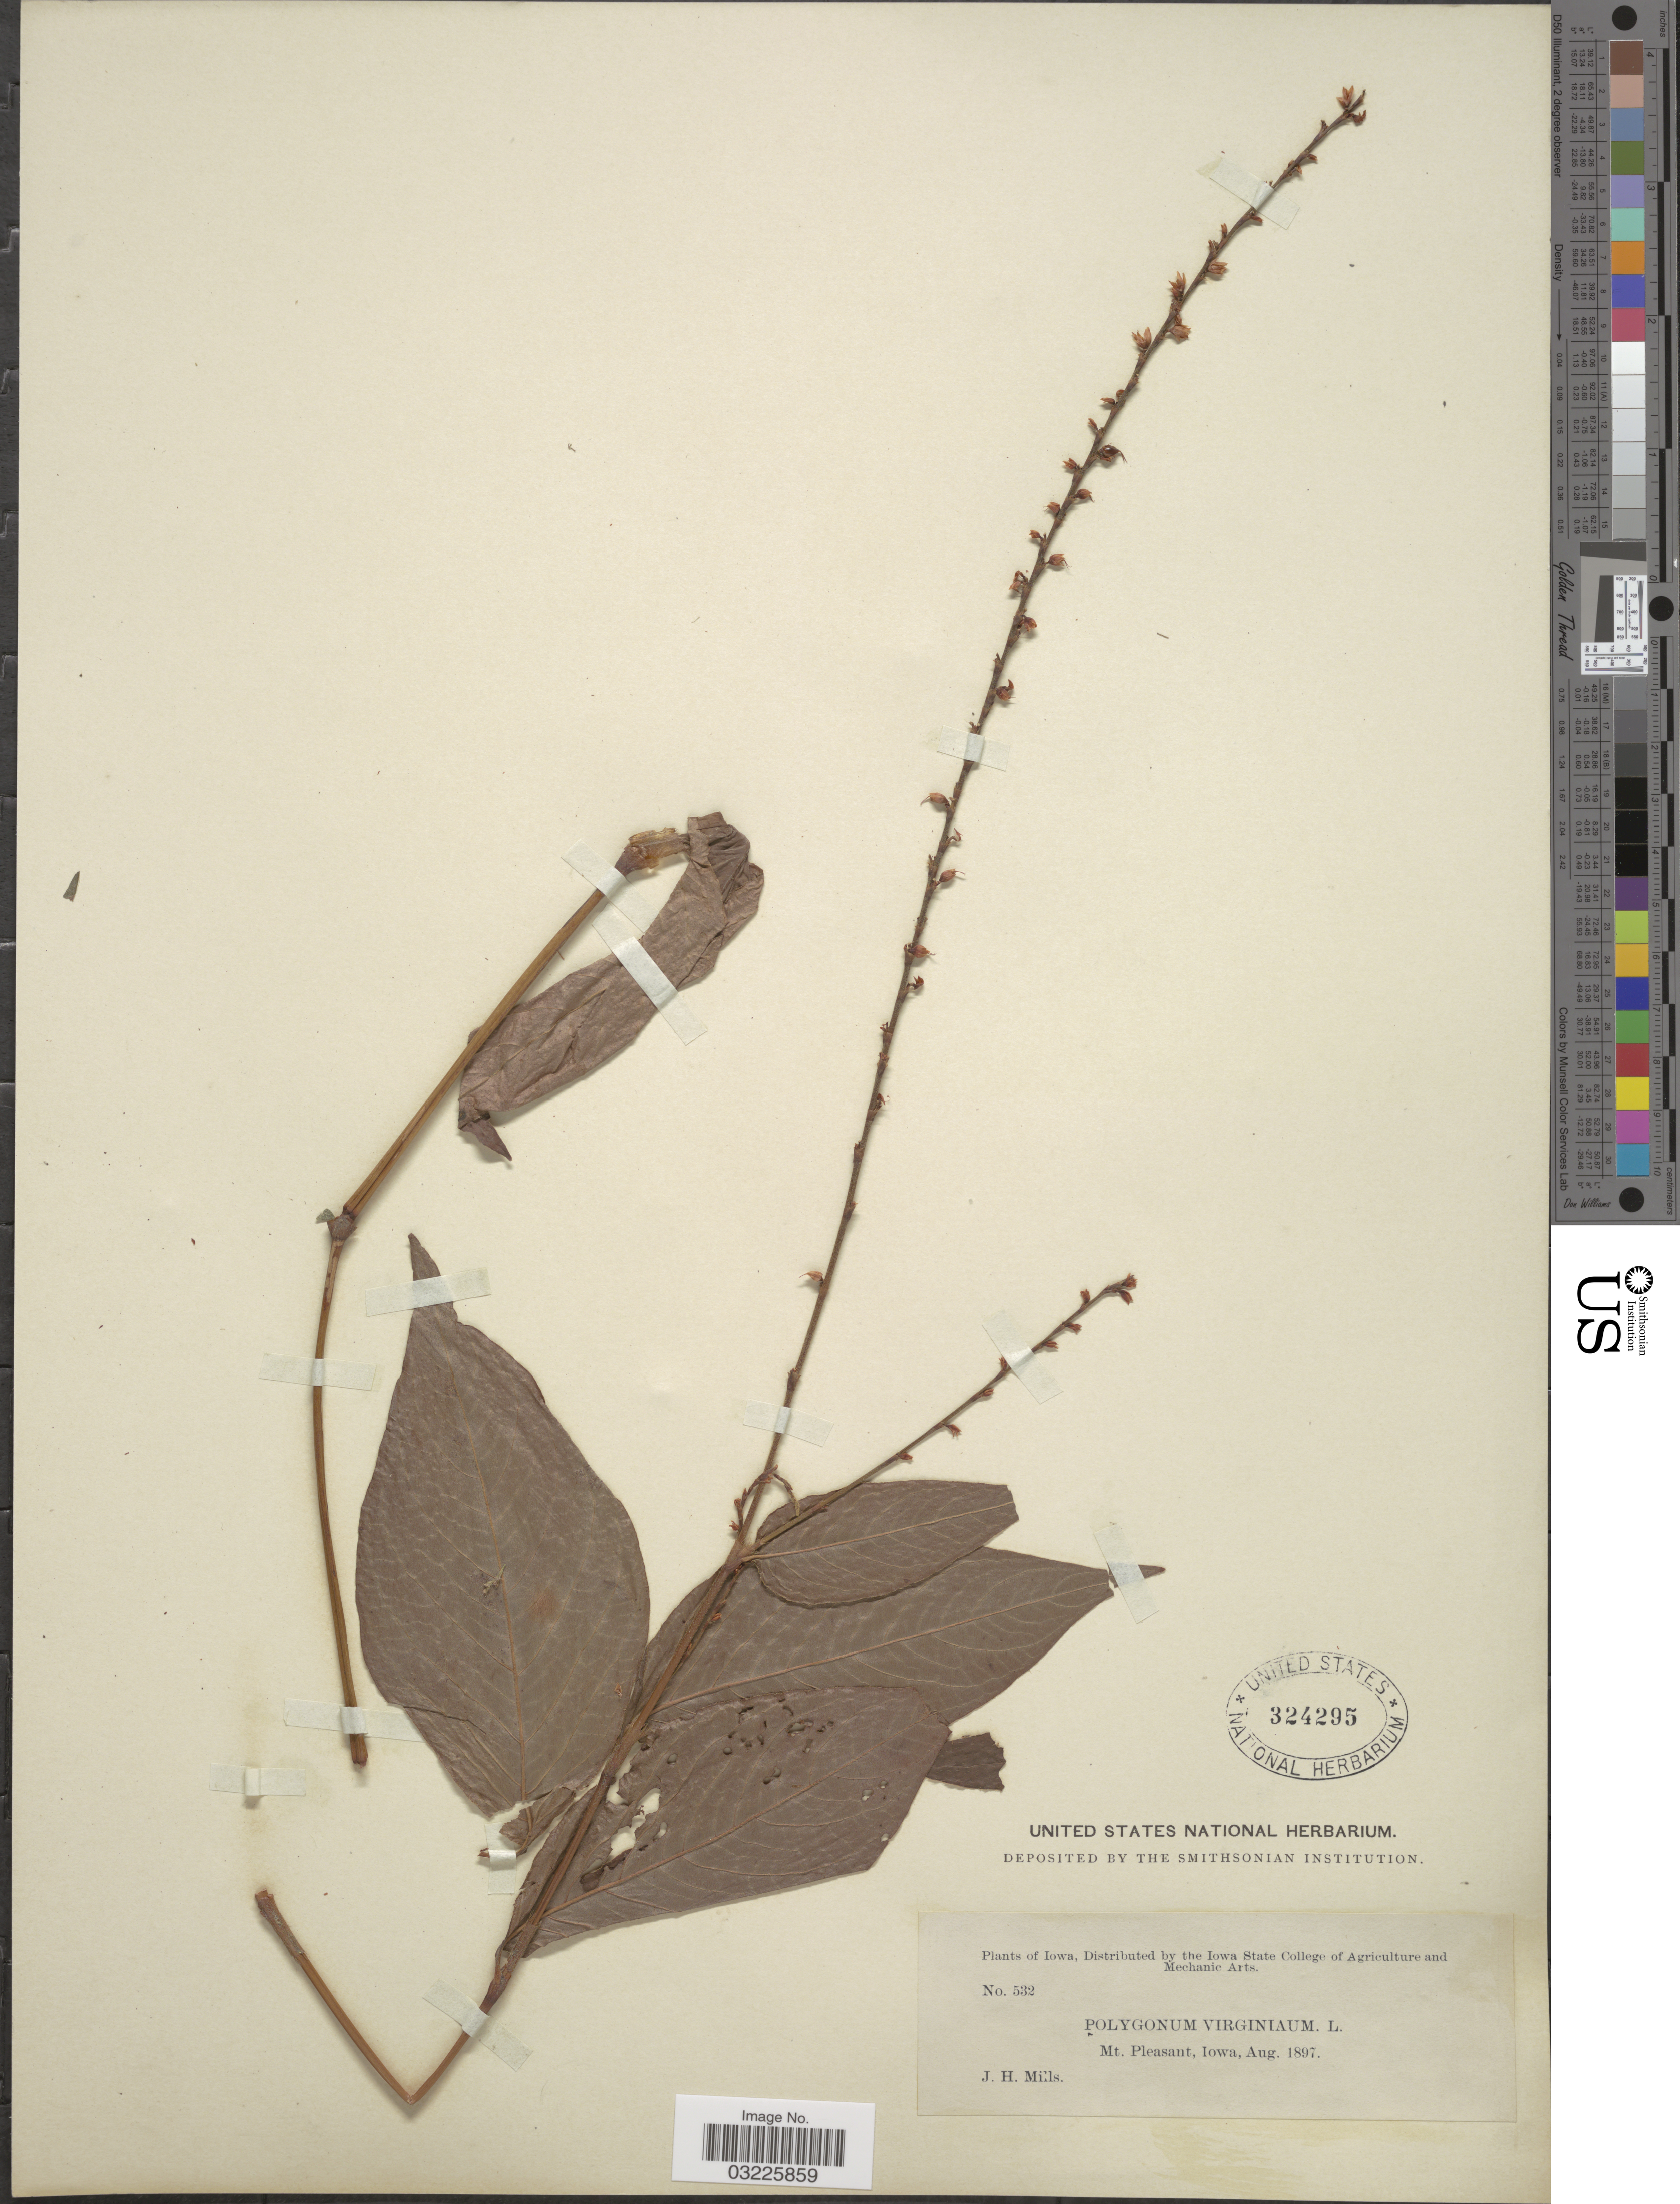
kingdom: Plantae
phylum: Tracheophyta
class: Magnoliopsida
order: Caryophyllales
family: Polygonaceae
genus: Persicaria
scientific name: Persicaria virginiana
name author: (L.) Gaertn.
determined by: Atha, D. E.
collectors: J. Mills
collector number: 532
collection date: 1897-08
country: United States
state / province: Iowa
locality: Mt. Pleasant.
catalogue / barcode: US 324295